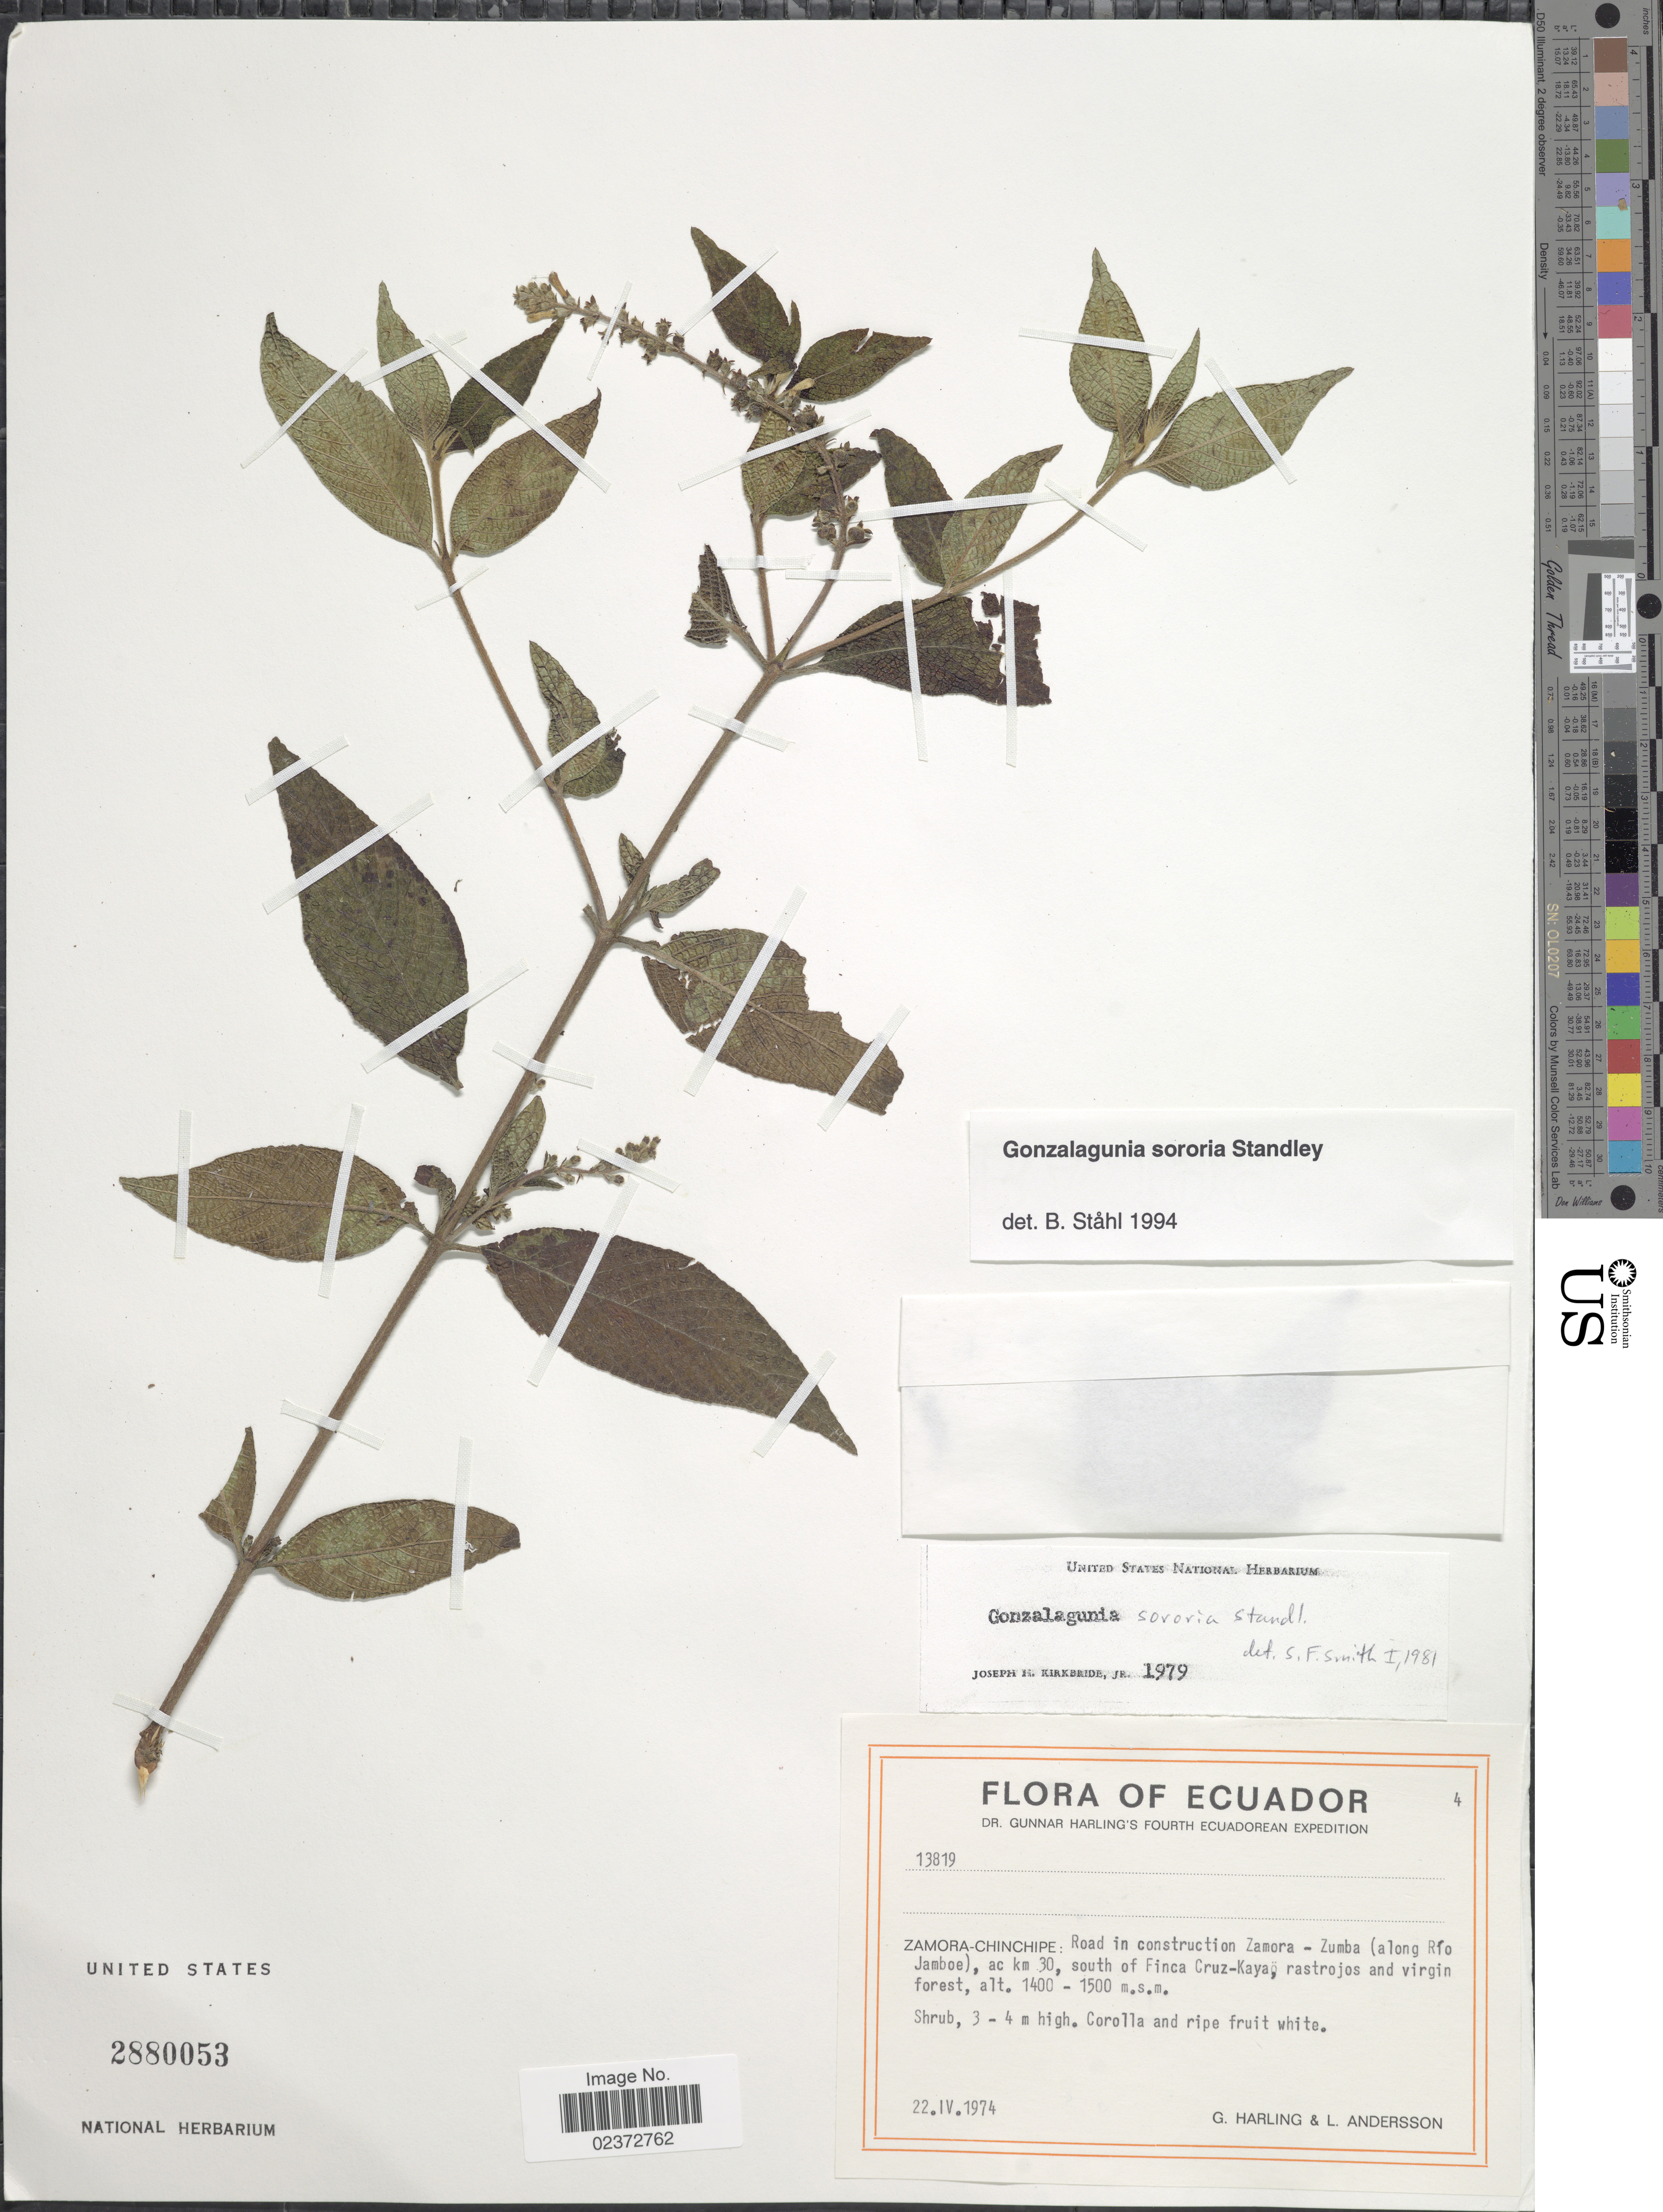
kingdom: Plantae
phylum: Tracheophyta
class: Magnoliopsida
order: Gentianales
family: Rubiaceae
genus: Gonzalagunia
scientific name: Gonzalagunia sororia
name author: Standl.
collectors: G. Harling & L. Andersson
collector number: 13819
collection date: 1974-04-22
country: Ecuador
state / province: Zamora-Chinchipe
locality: Road in construction Zamora - Zumba (along Río Jamboe), ac. km 30, south of Finca cruz-Kayaö, rastrojos and virgin forest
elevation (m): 1400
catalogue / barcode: US 2880053